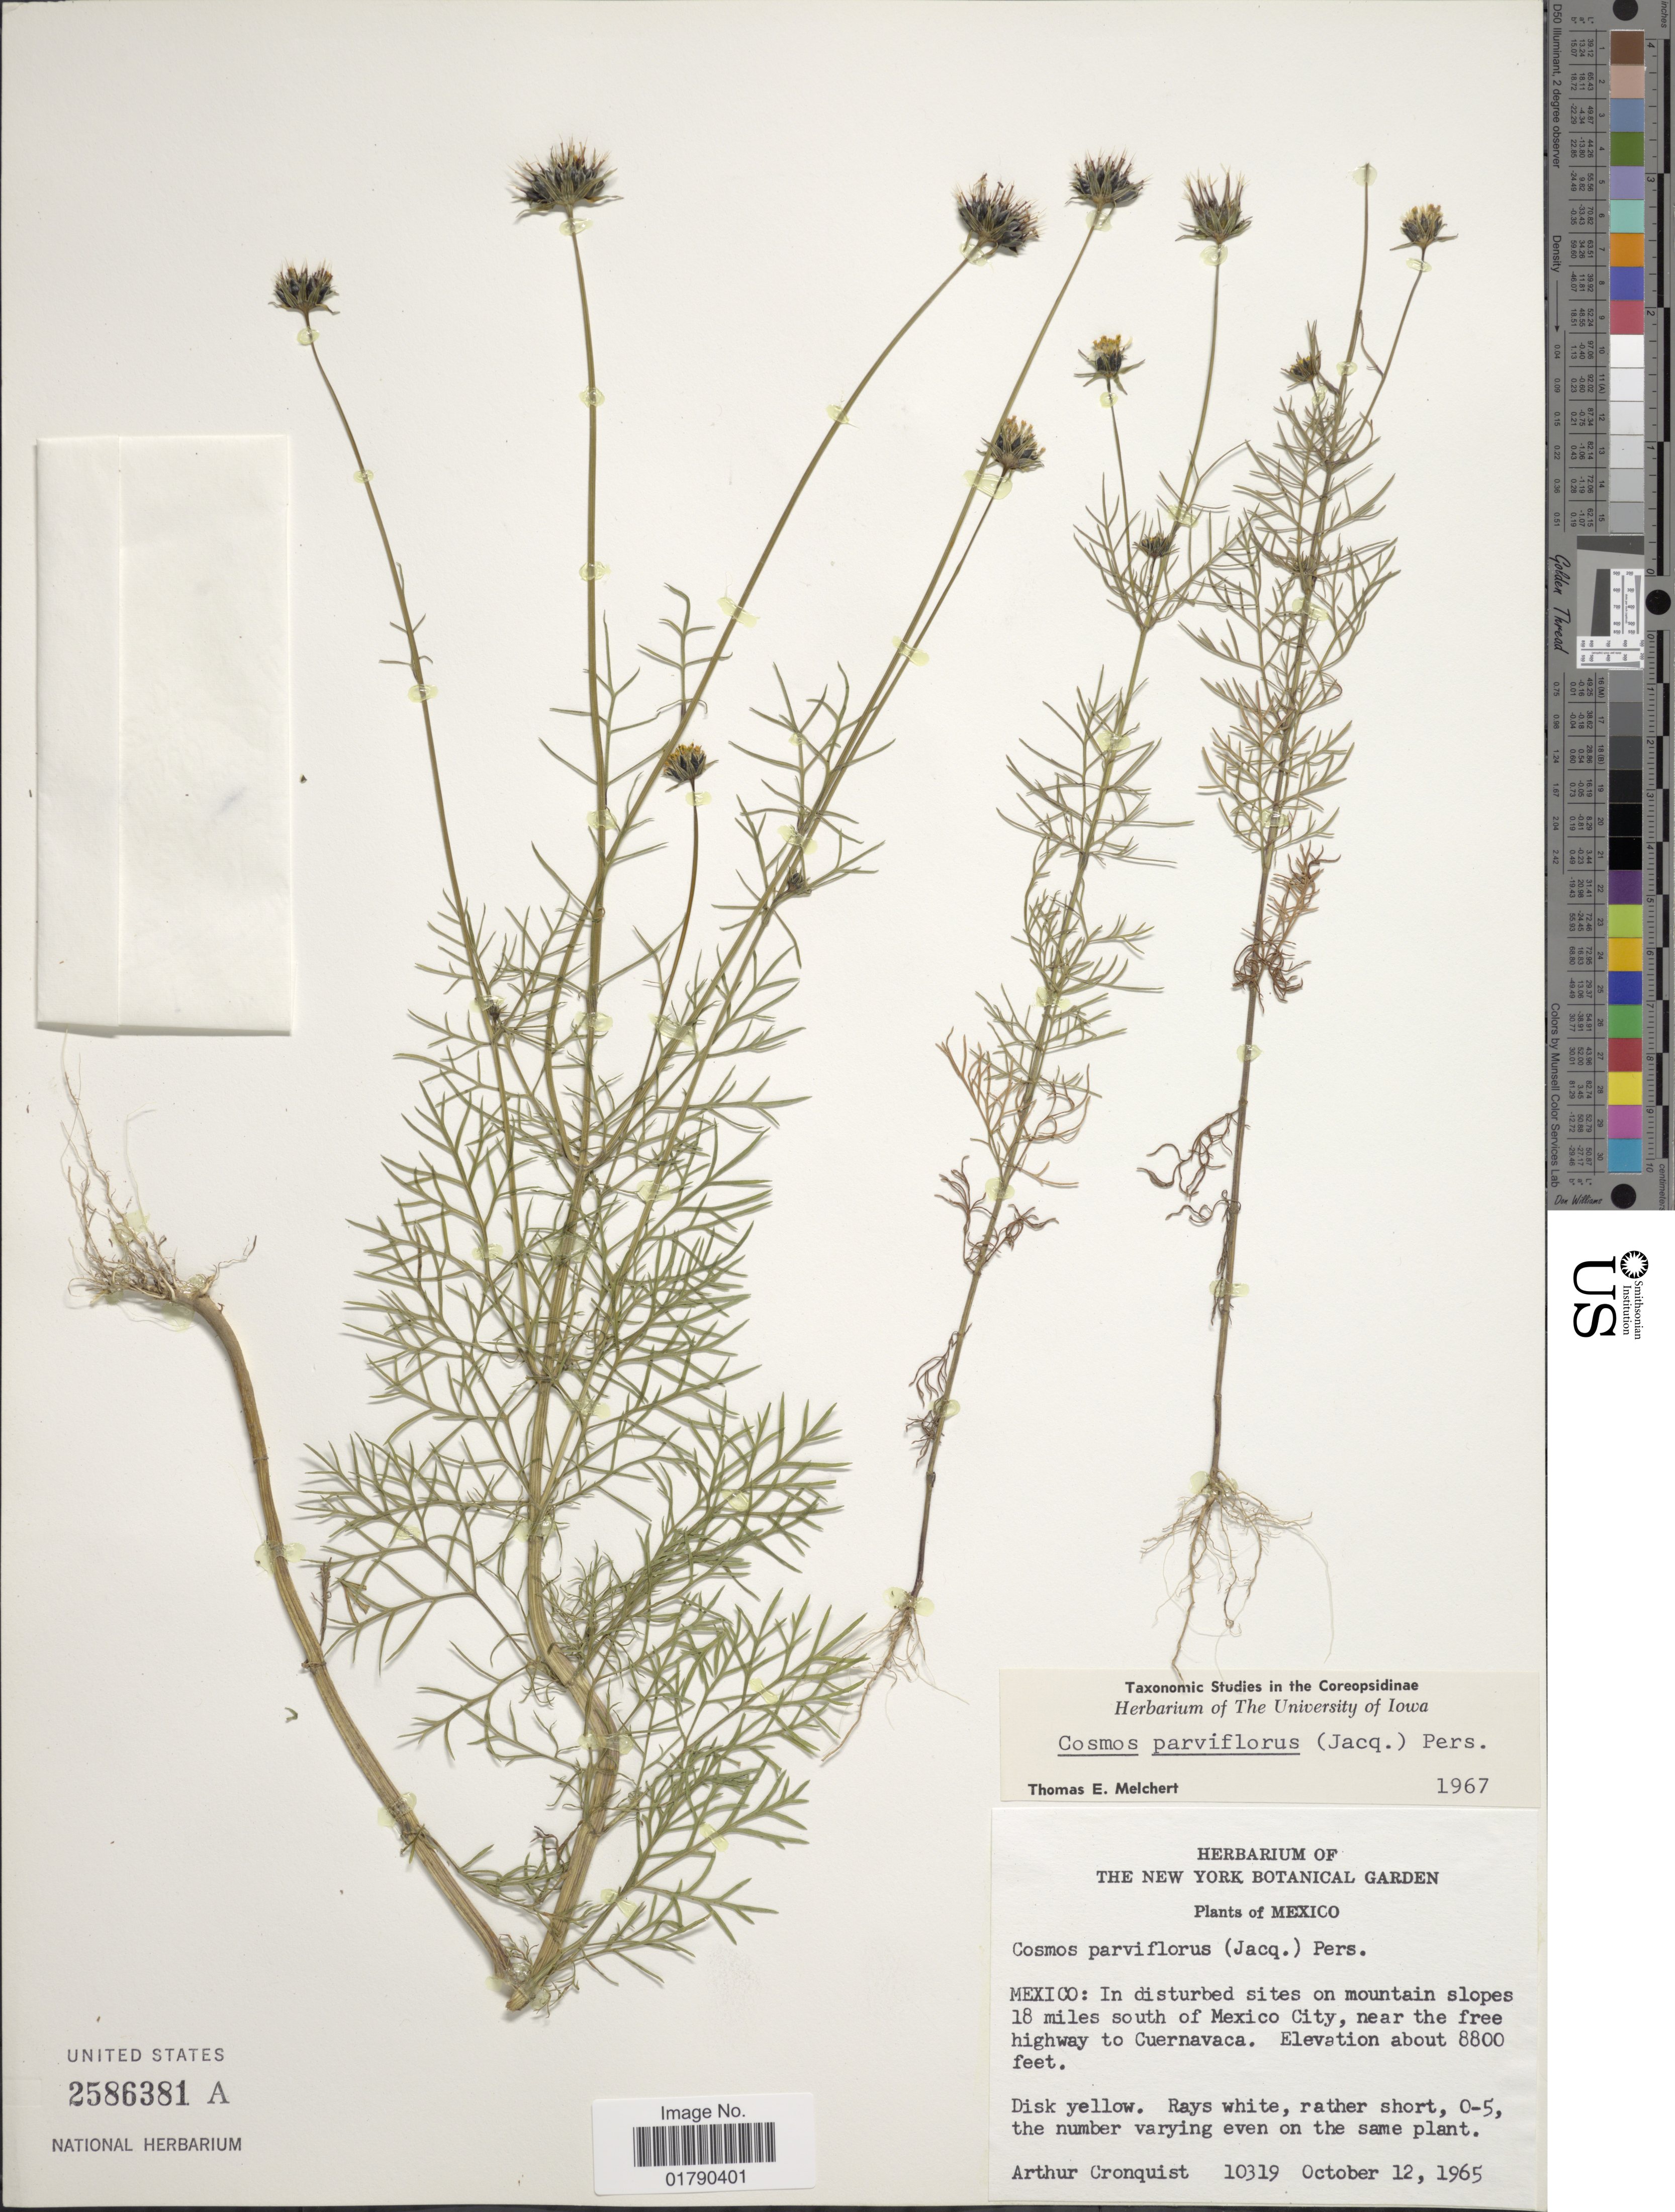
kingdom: Plantae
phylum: Tracheophyta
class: Magnoliopsida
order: Asterales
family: Asteraceae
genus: Cosmos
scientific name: Cosmos parviflorus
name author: (Jacq.) Pers.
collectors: A. J. Cronquist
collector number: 10319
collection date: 1965-10-12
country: Mexico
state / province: México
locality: On mountain slopes 18 miles south of Mexico City, near the free highway to Cuernavaca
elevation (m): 2682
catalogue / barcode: US 2586381A